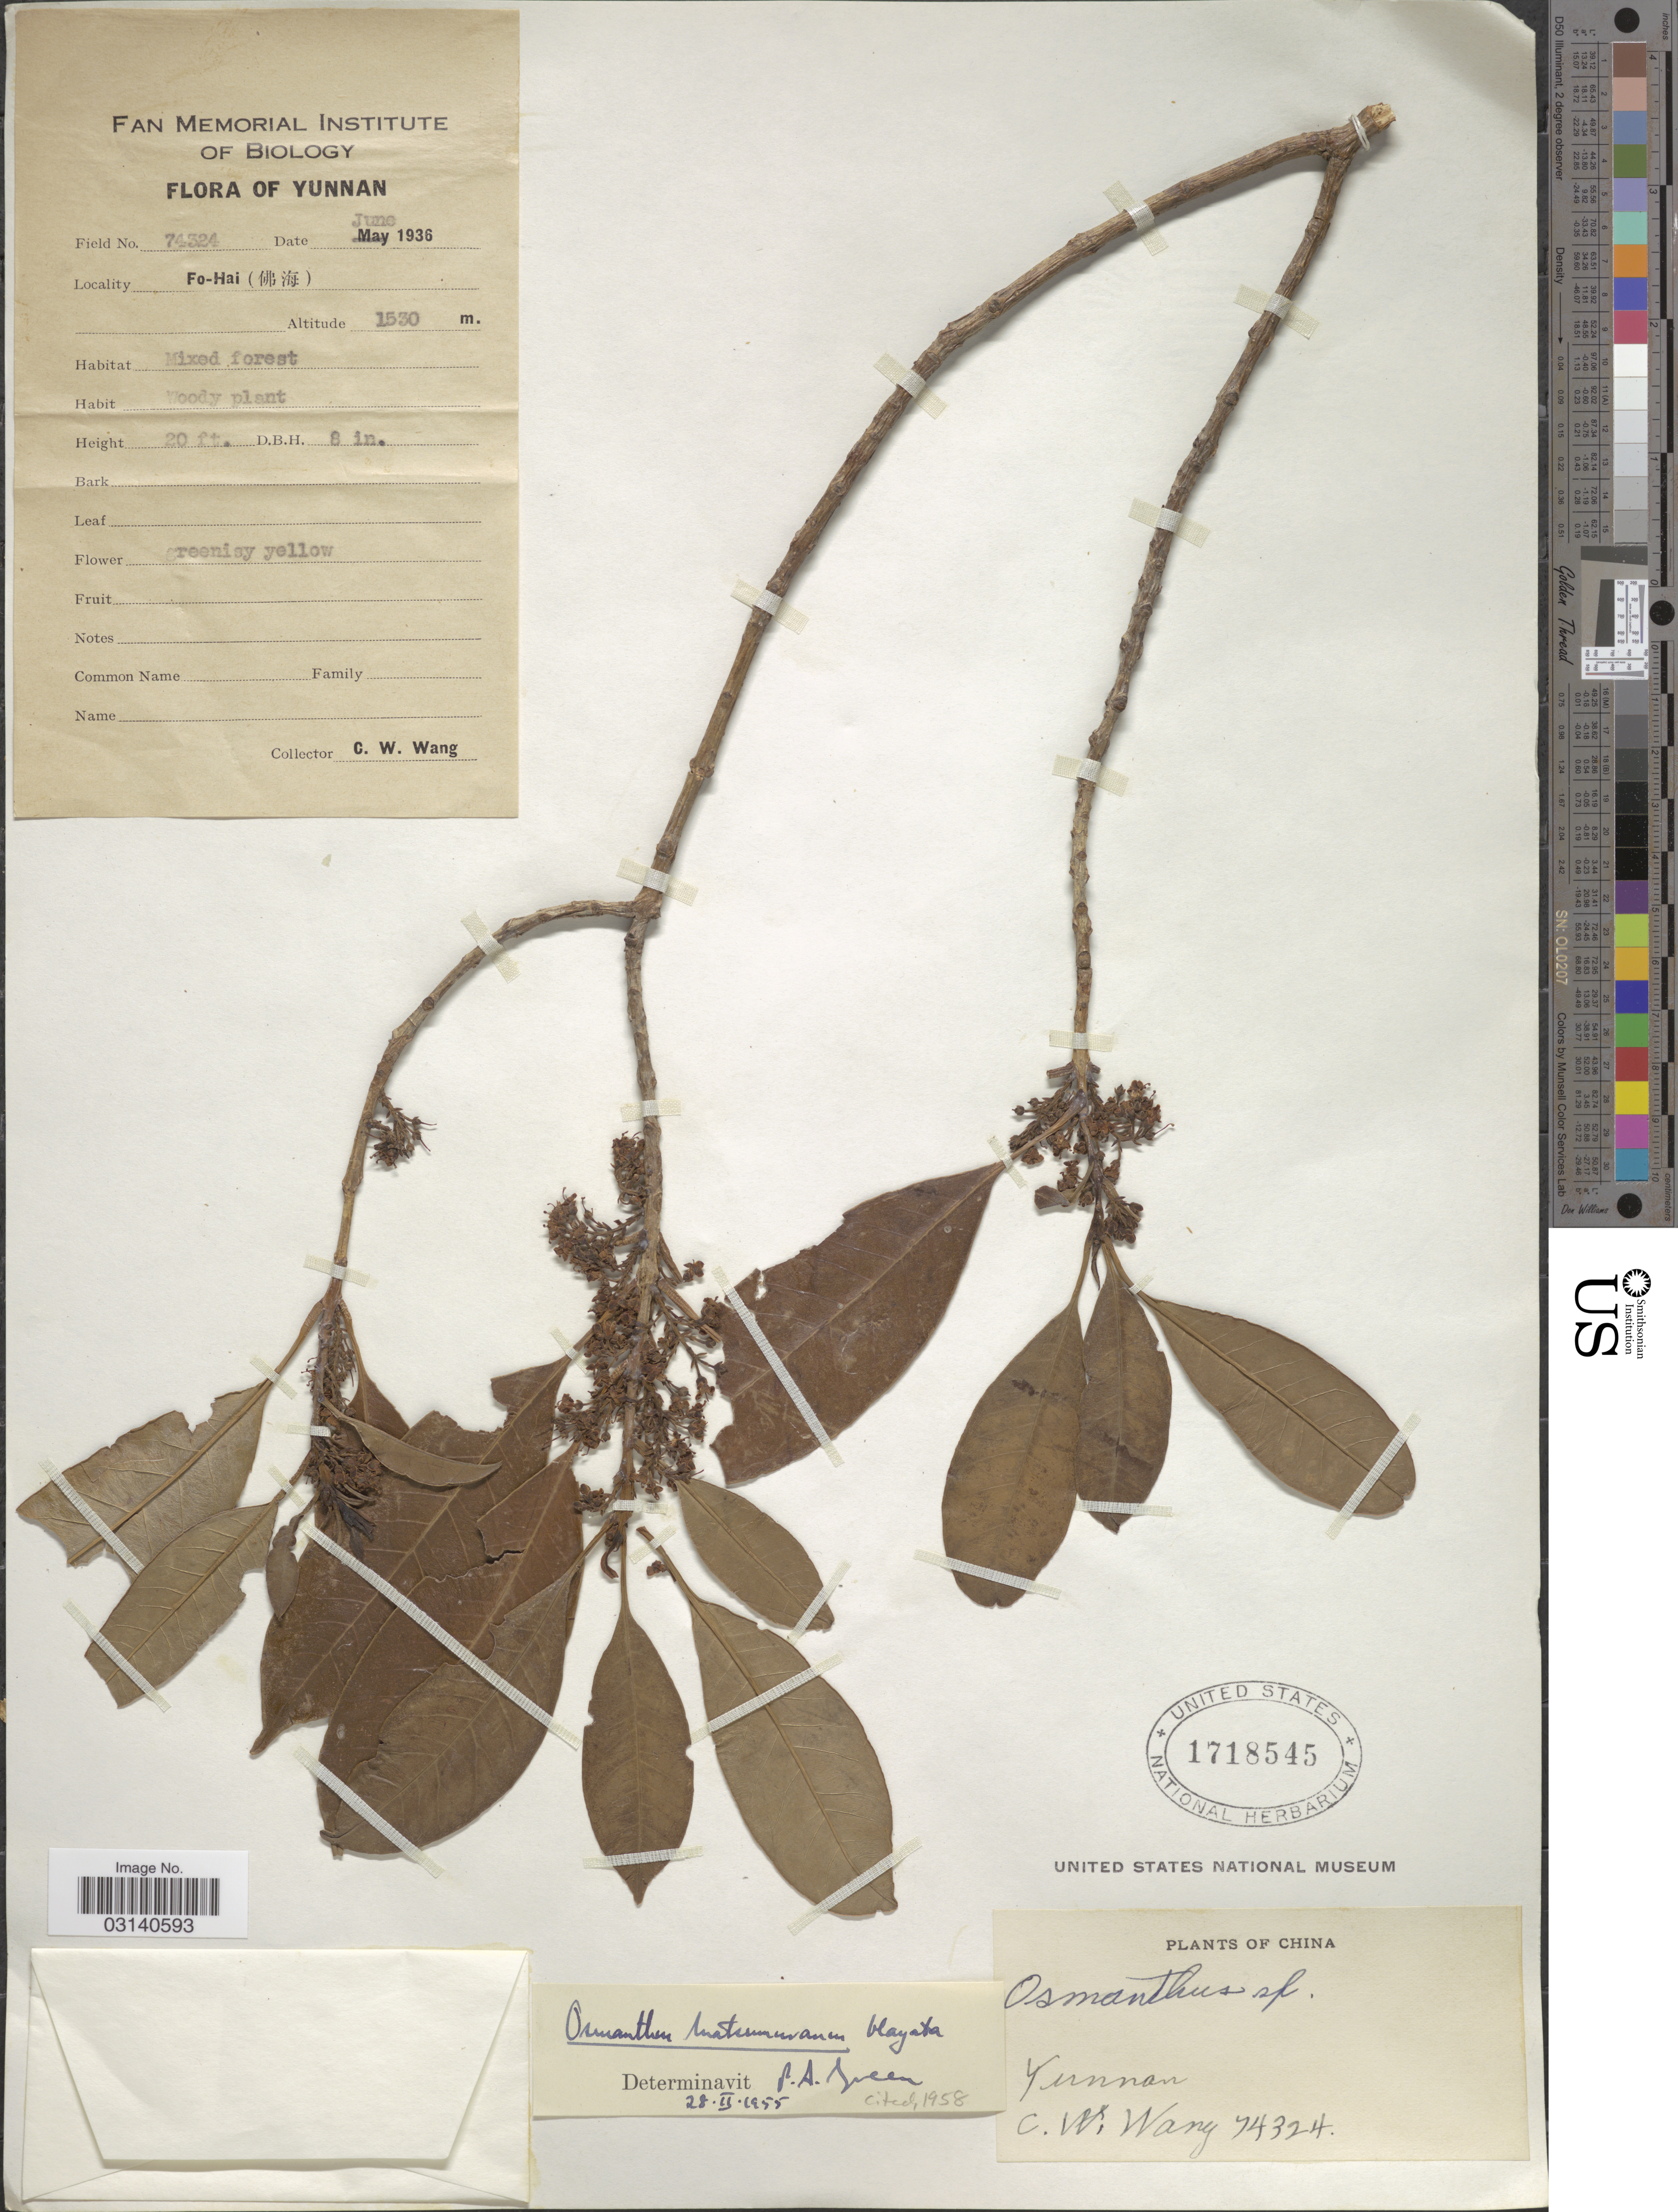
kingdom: Plantae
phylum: Tracheophyta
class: Magnoliopsida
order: Lamiales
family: Oleaceae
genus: Osmanthus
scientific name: Osmanthus matsumuranus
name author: Hayata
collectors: C. W. Wang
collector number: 74324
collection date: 1936-06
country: China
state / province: Yunnan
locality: Yunnan, Fo-Hai.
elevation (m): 1530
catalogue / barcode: US 1718545